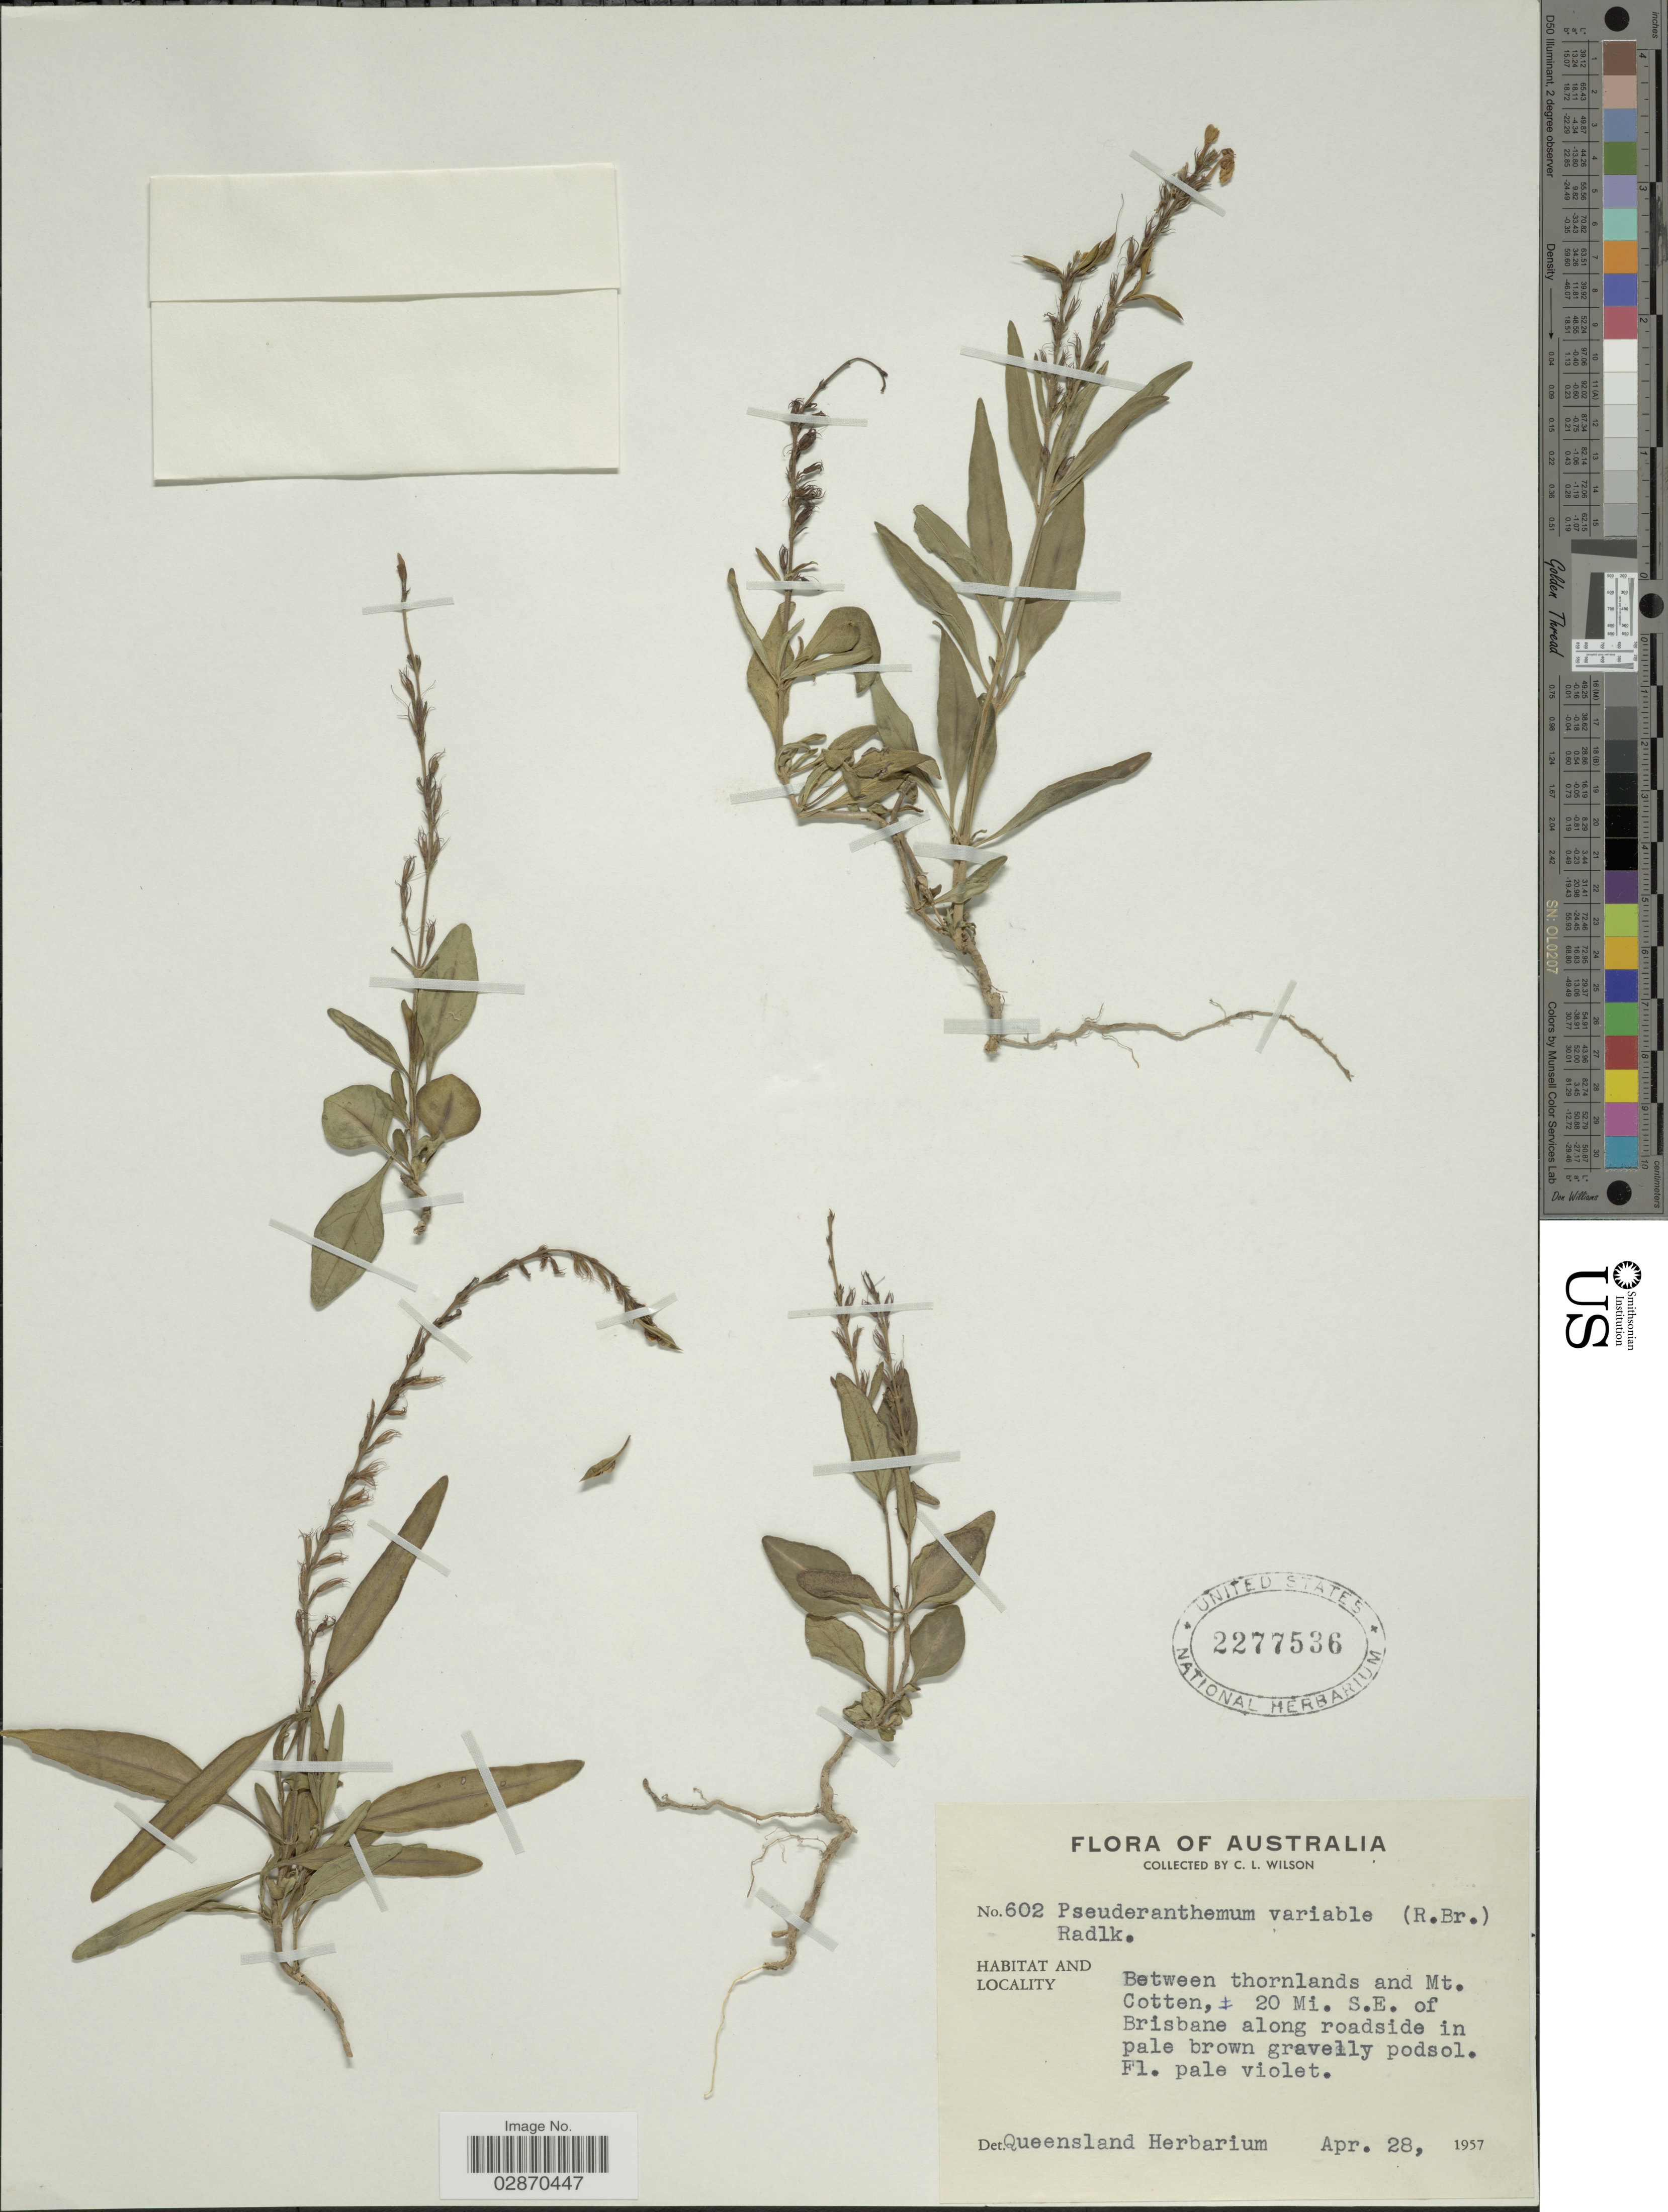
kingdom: Plantae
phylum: Tracheophyta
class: Magnoliopsida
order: Lamiales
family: Acanthaceae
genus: Pseuderanthemum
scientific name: Pseuderanthemum variabile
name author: (R. Br.) Radlk.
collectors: C. L. Wilson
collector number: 602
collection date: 1957-04-28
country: Australia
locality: Between thornlands and Mt. Cotten, ± 20 Mi. S.E. of Brisbane along roadside in pale brown gravelly podsol.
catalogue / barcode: US 2277536